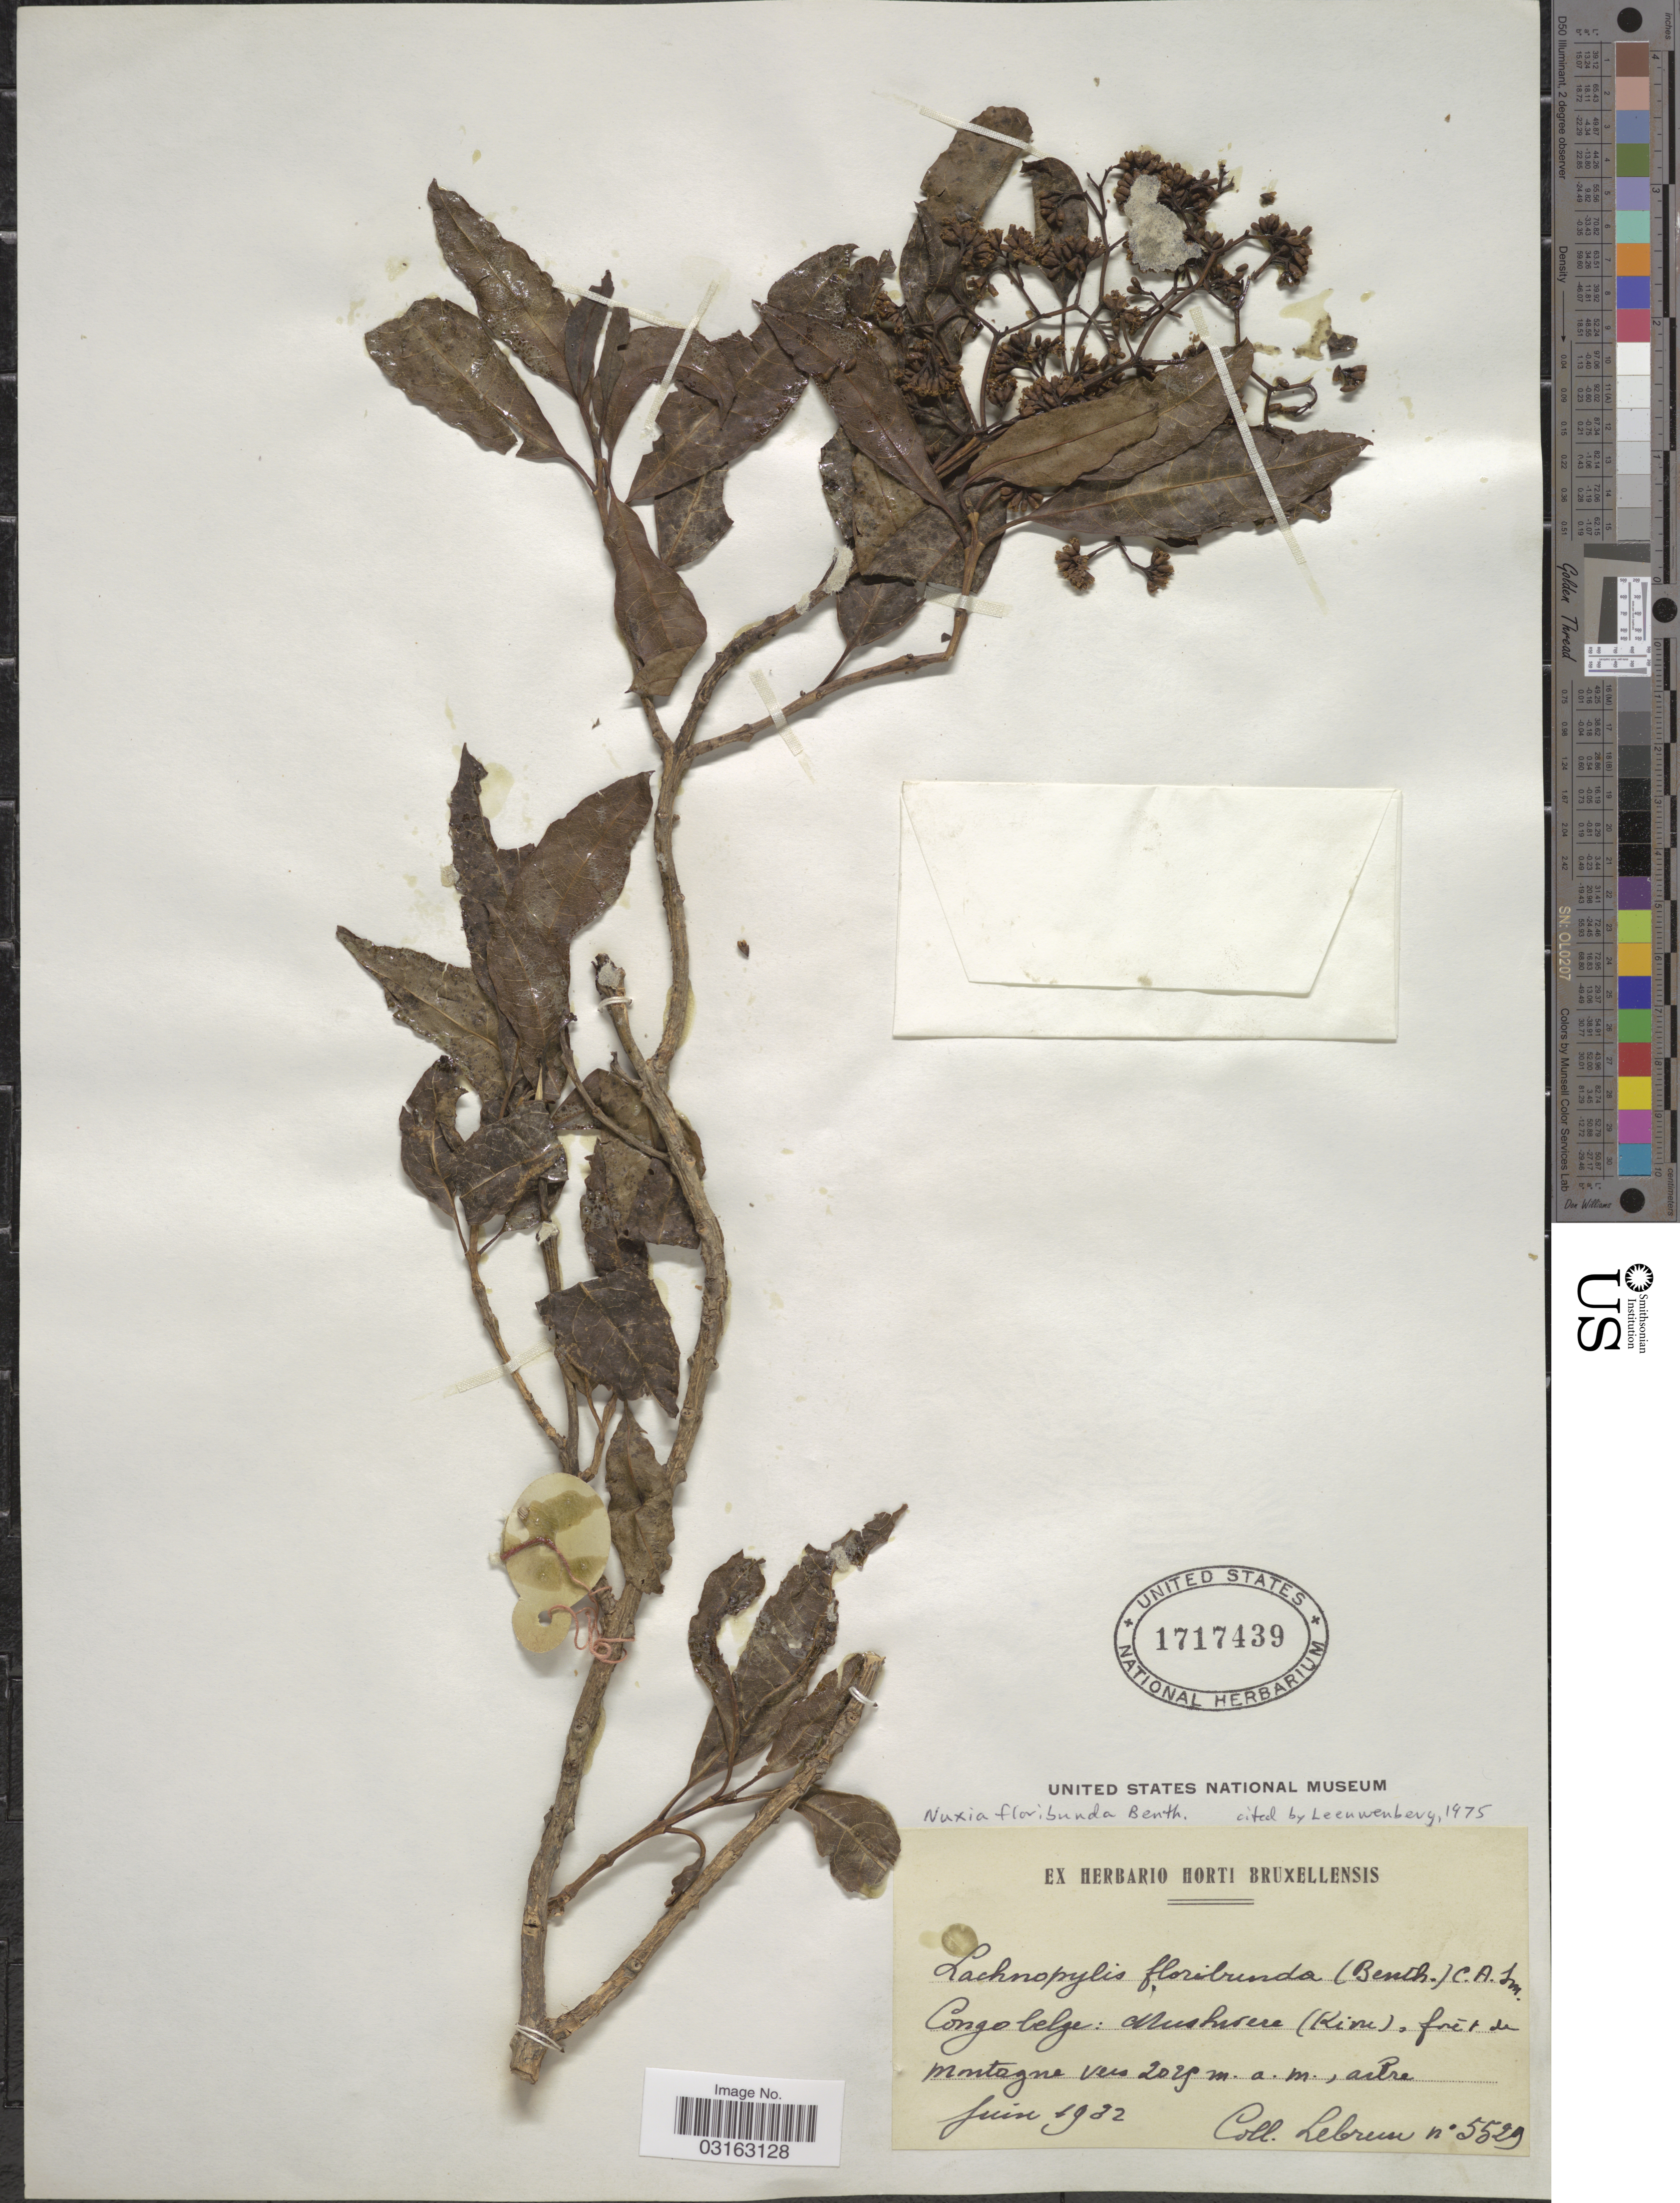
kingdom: Plantae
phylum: Tracheophyta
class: Magnoliopsida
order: Lamiales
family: Stilbaceae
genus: Nuxia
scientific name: Nuxia floribunda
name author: Benth.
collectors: J.A. Lebrun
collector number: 5529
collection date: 1932-06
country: Congo, Democratic Republic of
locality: Congo belge: Nusherere (Kivu), forêt de montagne.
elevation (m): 2025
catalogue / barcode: US 1717439